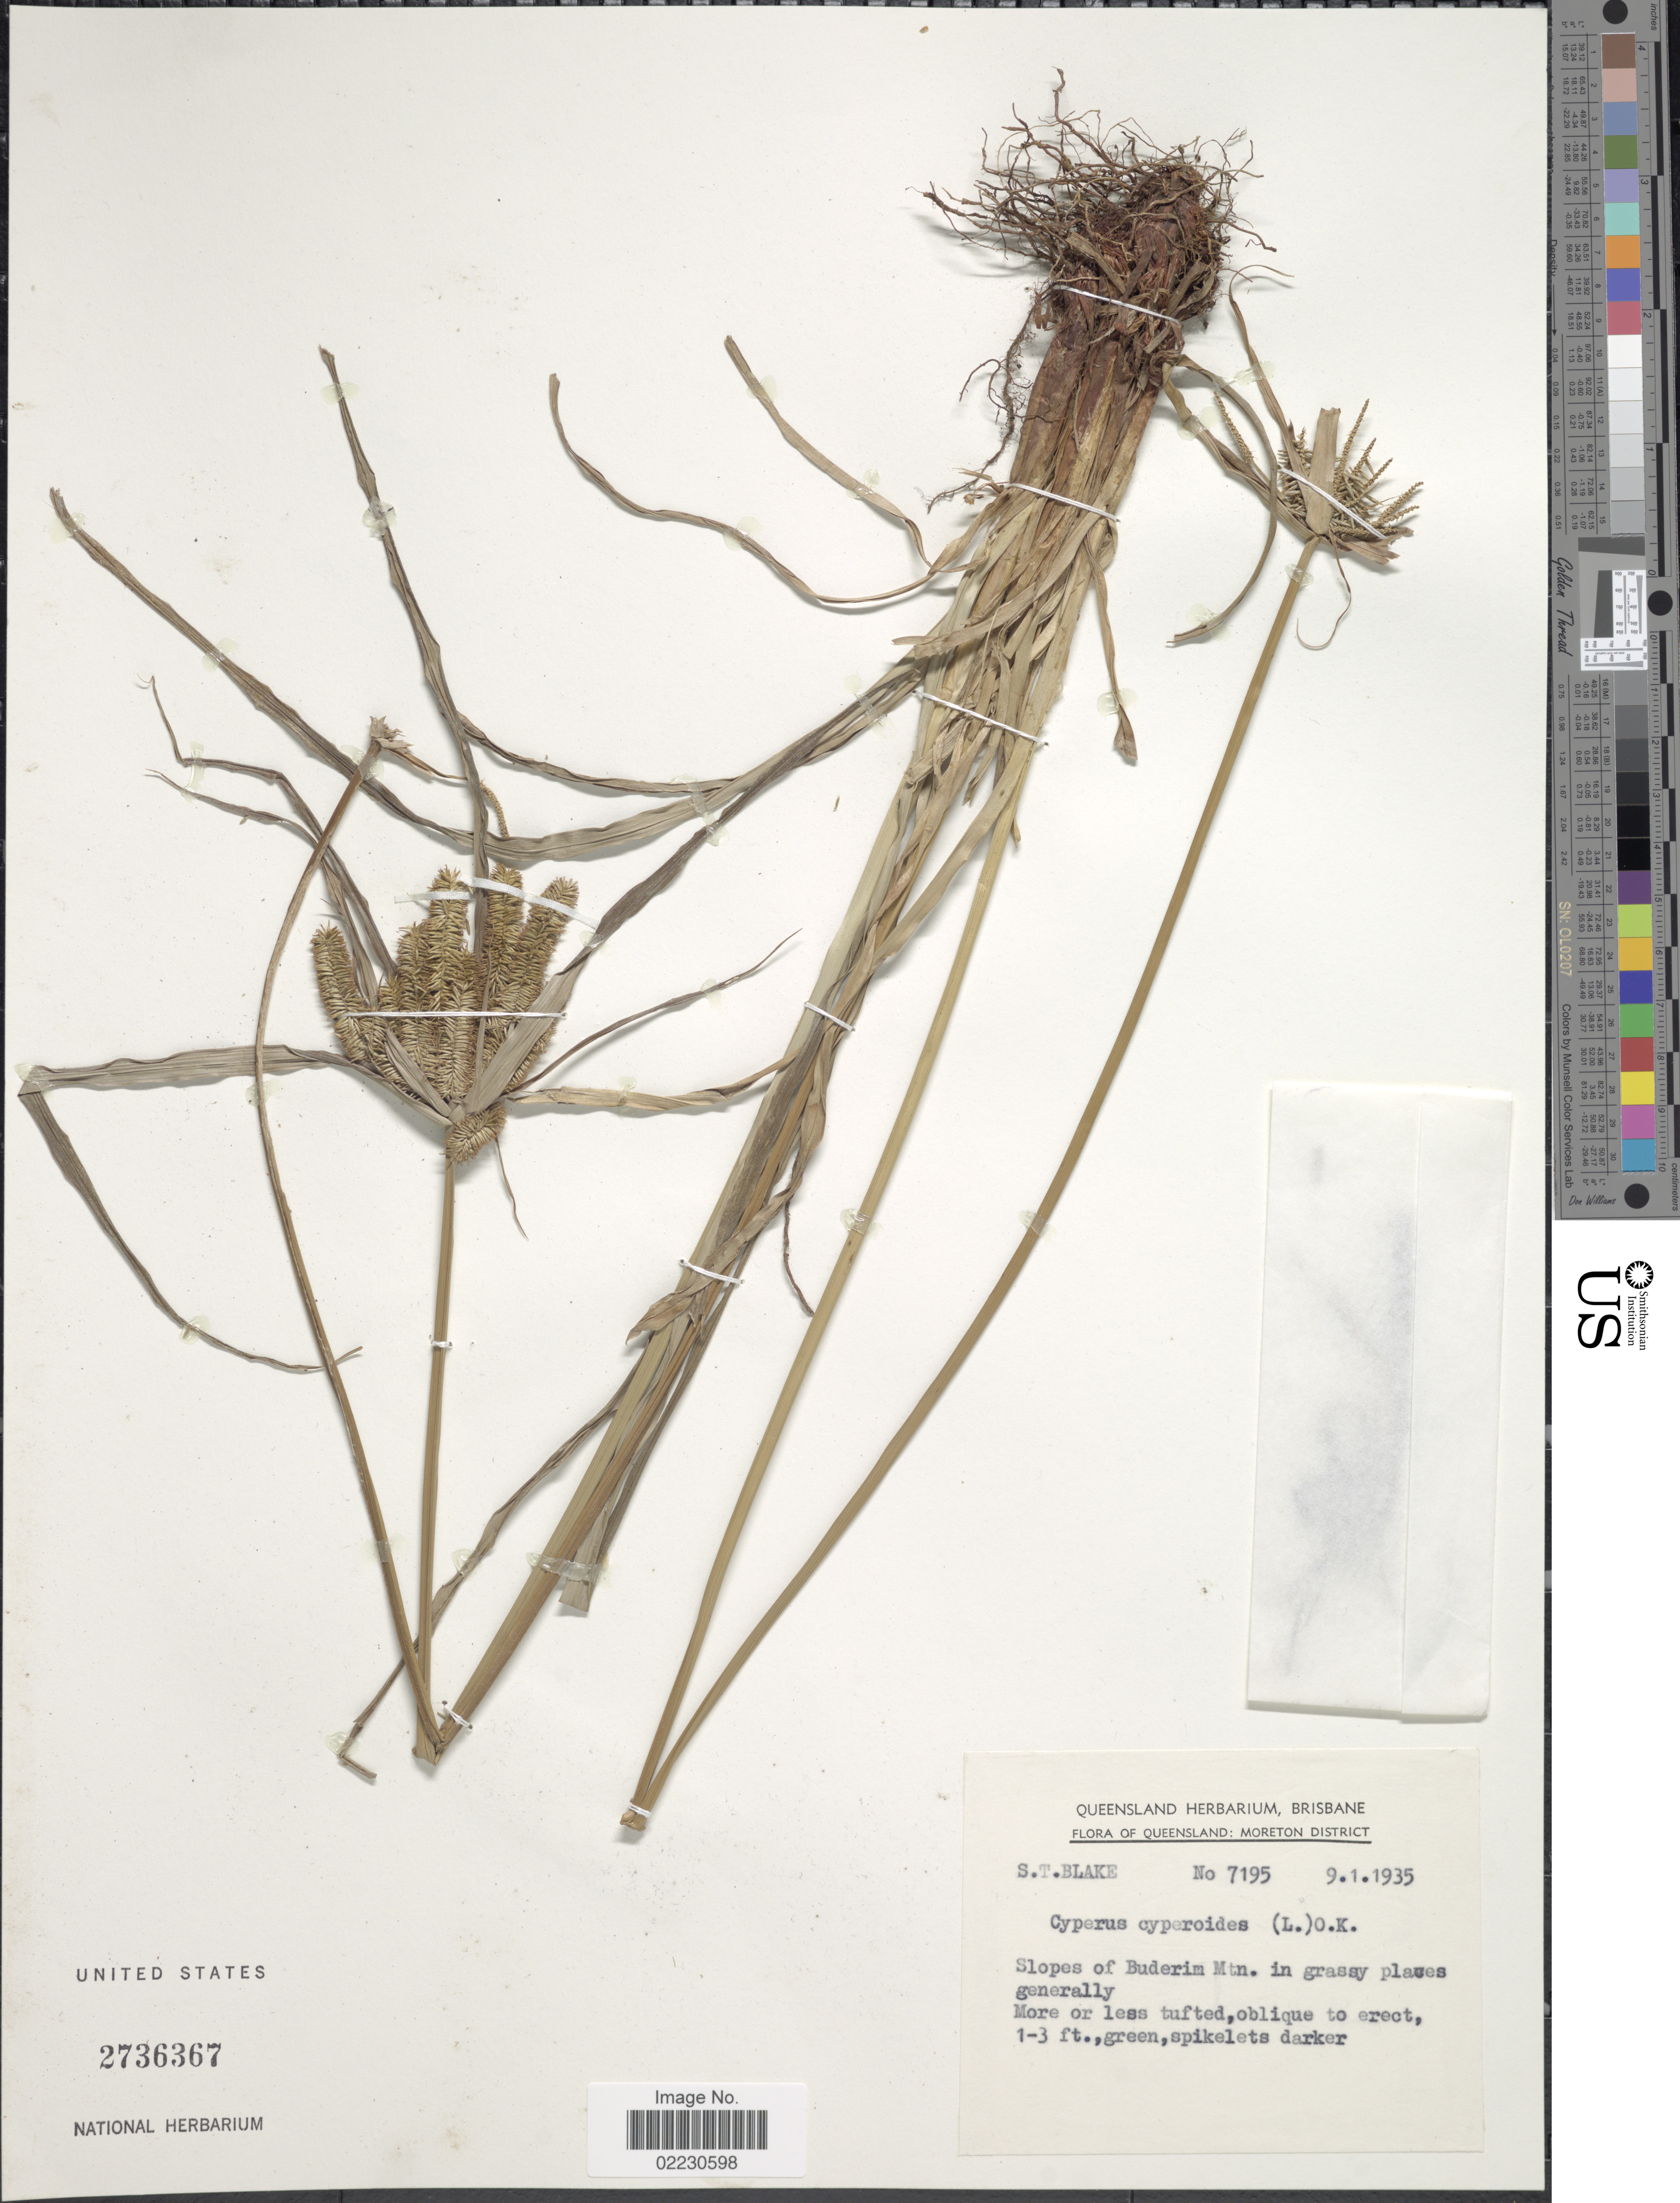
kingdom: Plantae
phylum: Tracheophyta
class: Liliopsida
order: Poales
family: Cyperaceae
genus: Cyperus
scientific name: Cyperus cyperoides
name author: (L.) Kuntze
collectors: S. T. Blake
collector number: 7195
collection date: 1935-01-09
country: Australia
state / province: Queensland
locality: Moreton District. Slopes of Buderim Mtn. in grassy places generally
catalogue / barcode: US 2736367